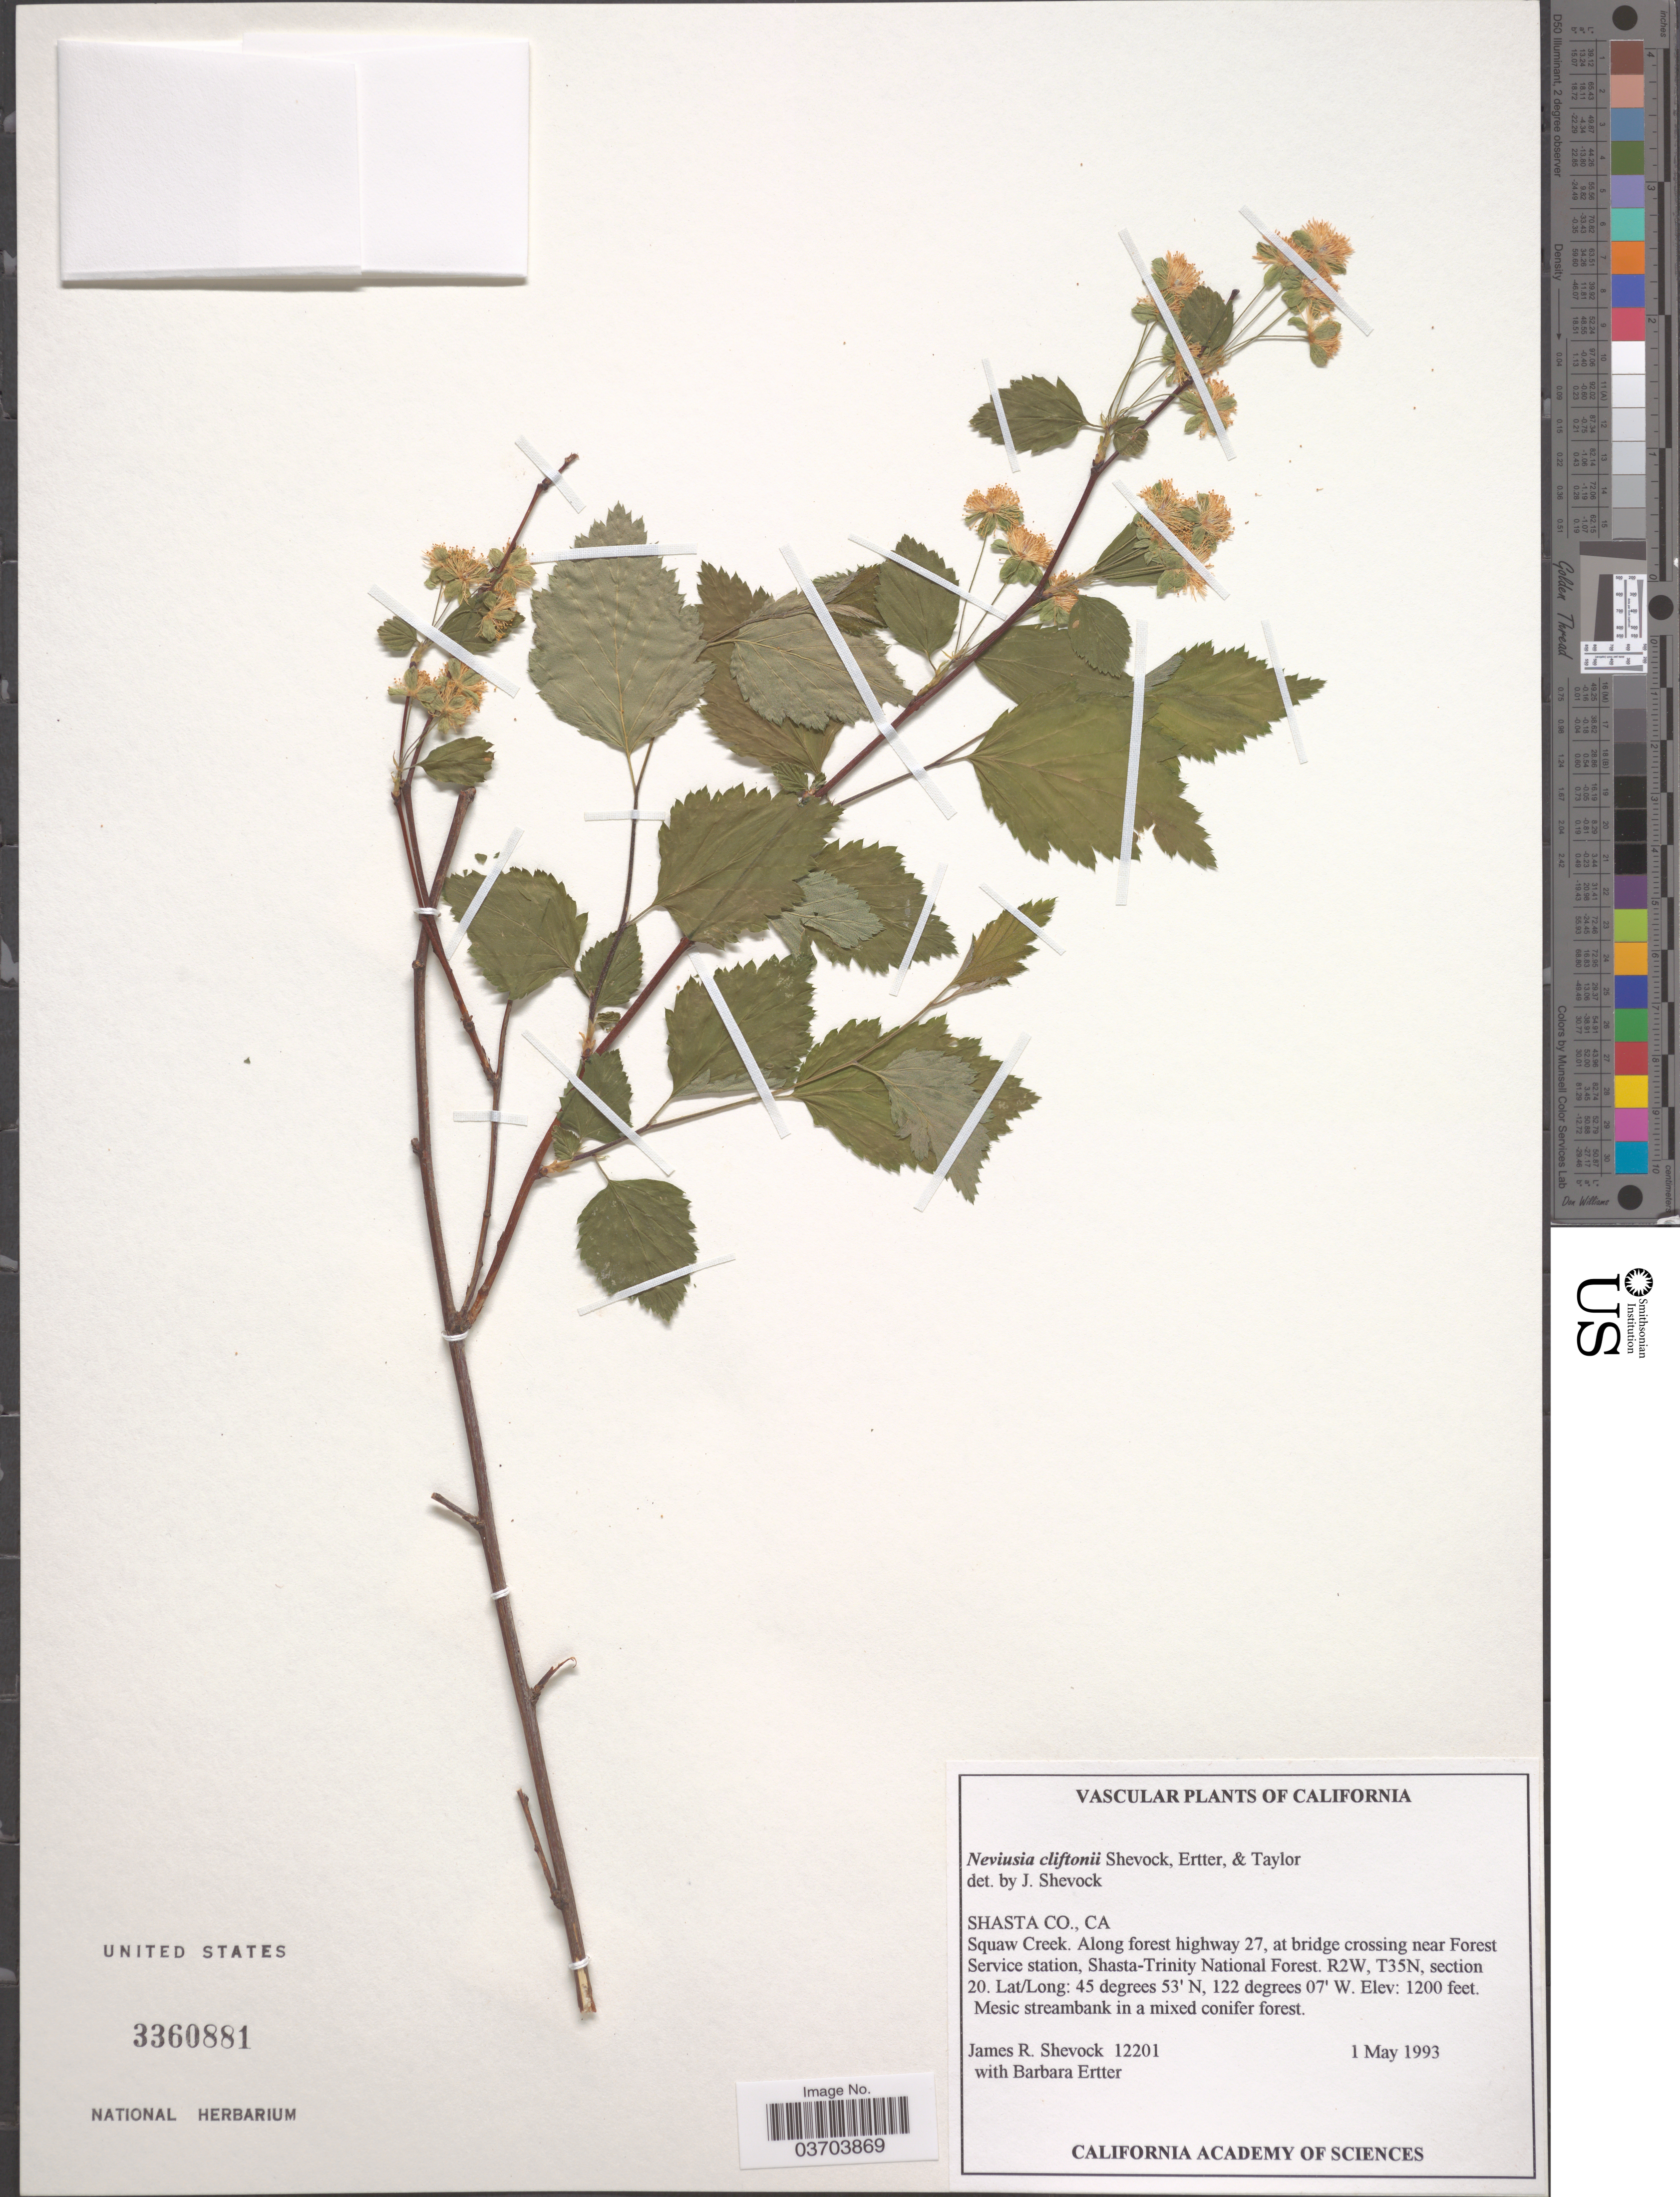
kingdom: Plantae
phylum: Tracheophyta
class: Magnoliopsida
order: Rosales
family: Rosaceae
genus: Neviusia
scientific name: Neviusia cliftonii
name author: Shevock et al.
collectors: J. R. Shevock & B. Ertter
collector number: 12201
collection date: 1993-05-01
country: United States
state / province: California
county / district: Shasta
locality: Shasta Co., Squaw Creek. Along forest highway 27, at bridge crossing near Forest Service station, Shasta-Trinity National Forest. R2W, T35N, section 20.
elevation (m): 366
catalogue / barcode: US 3360881